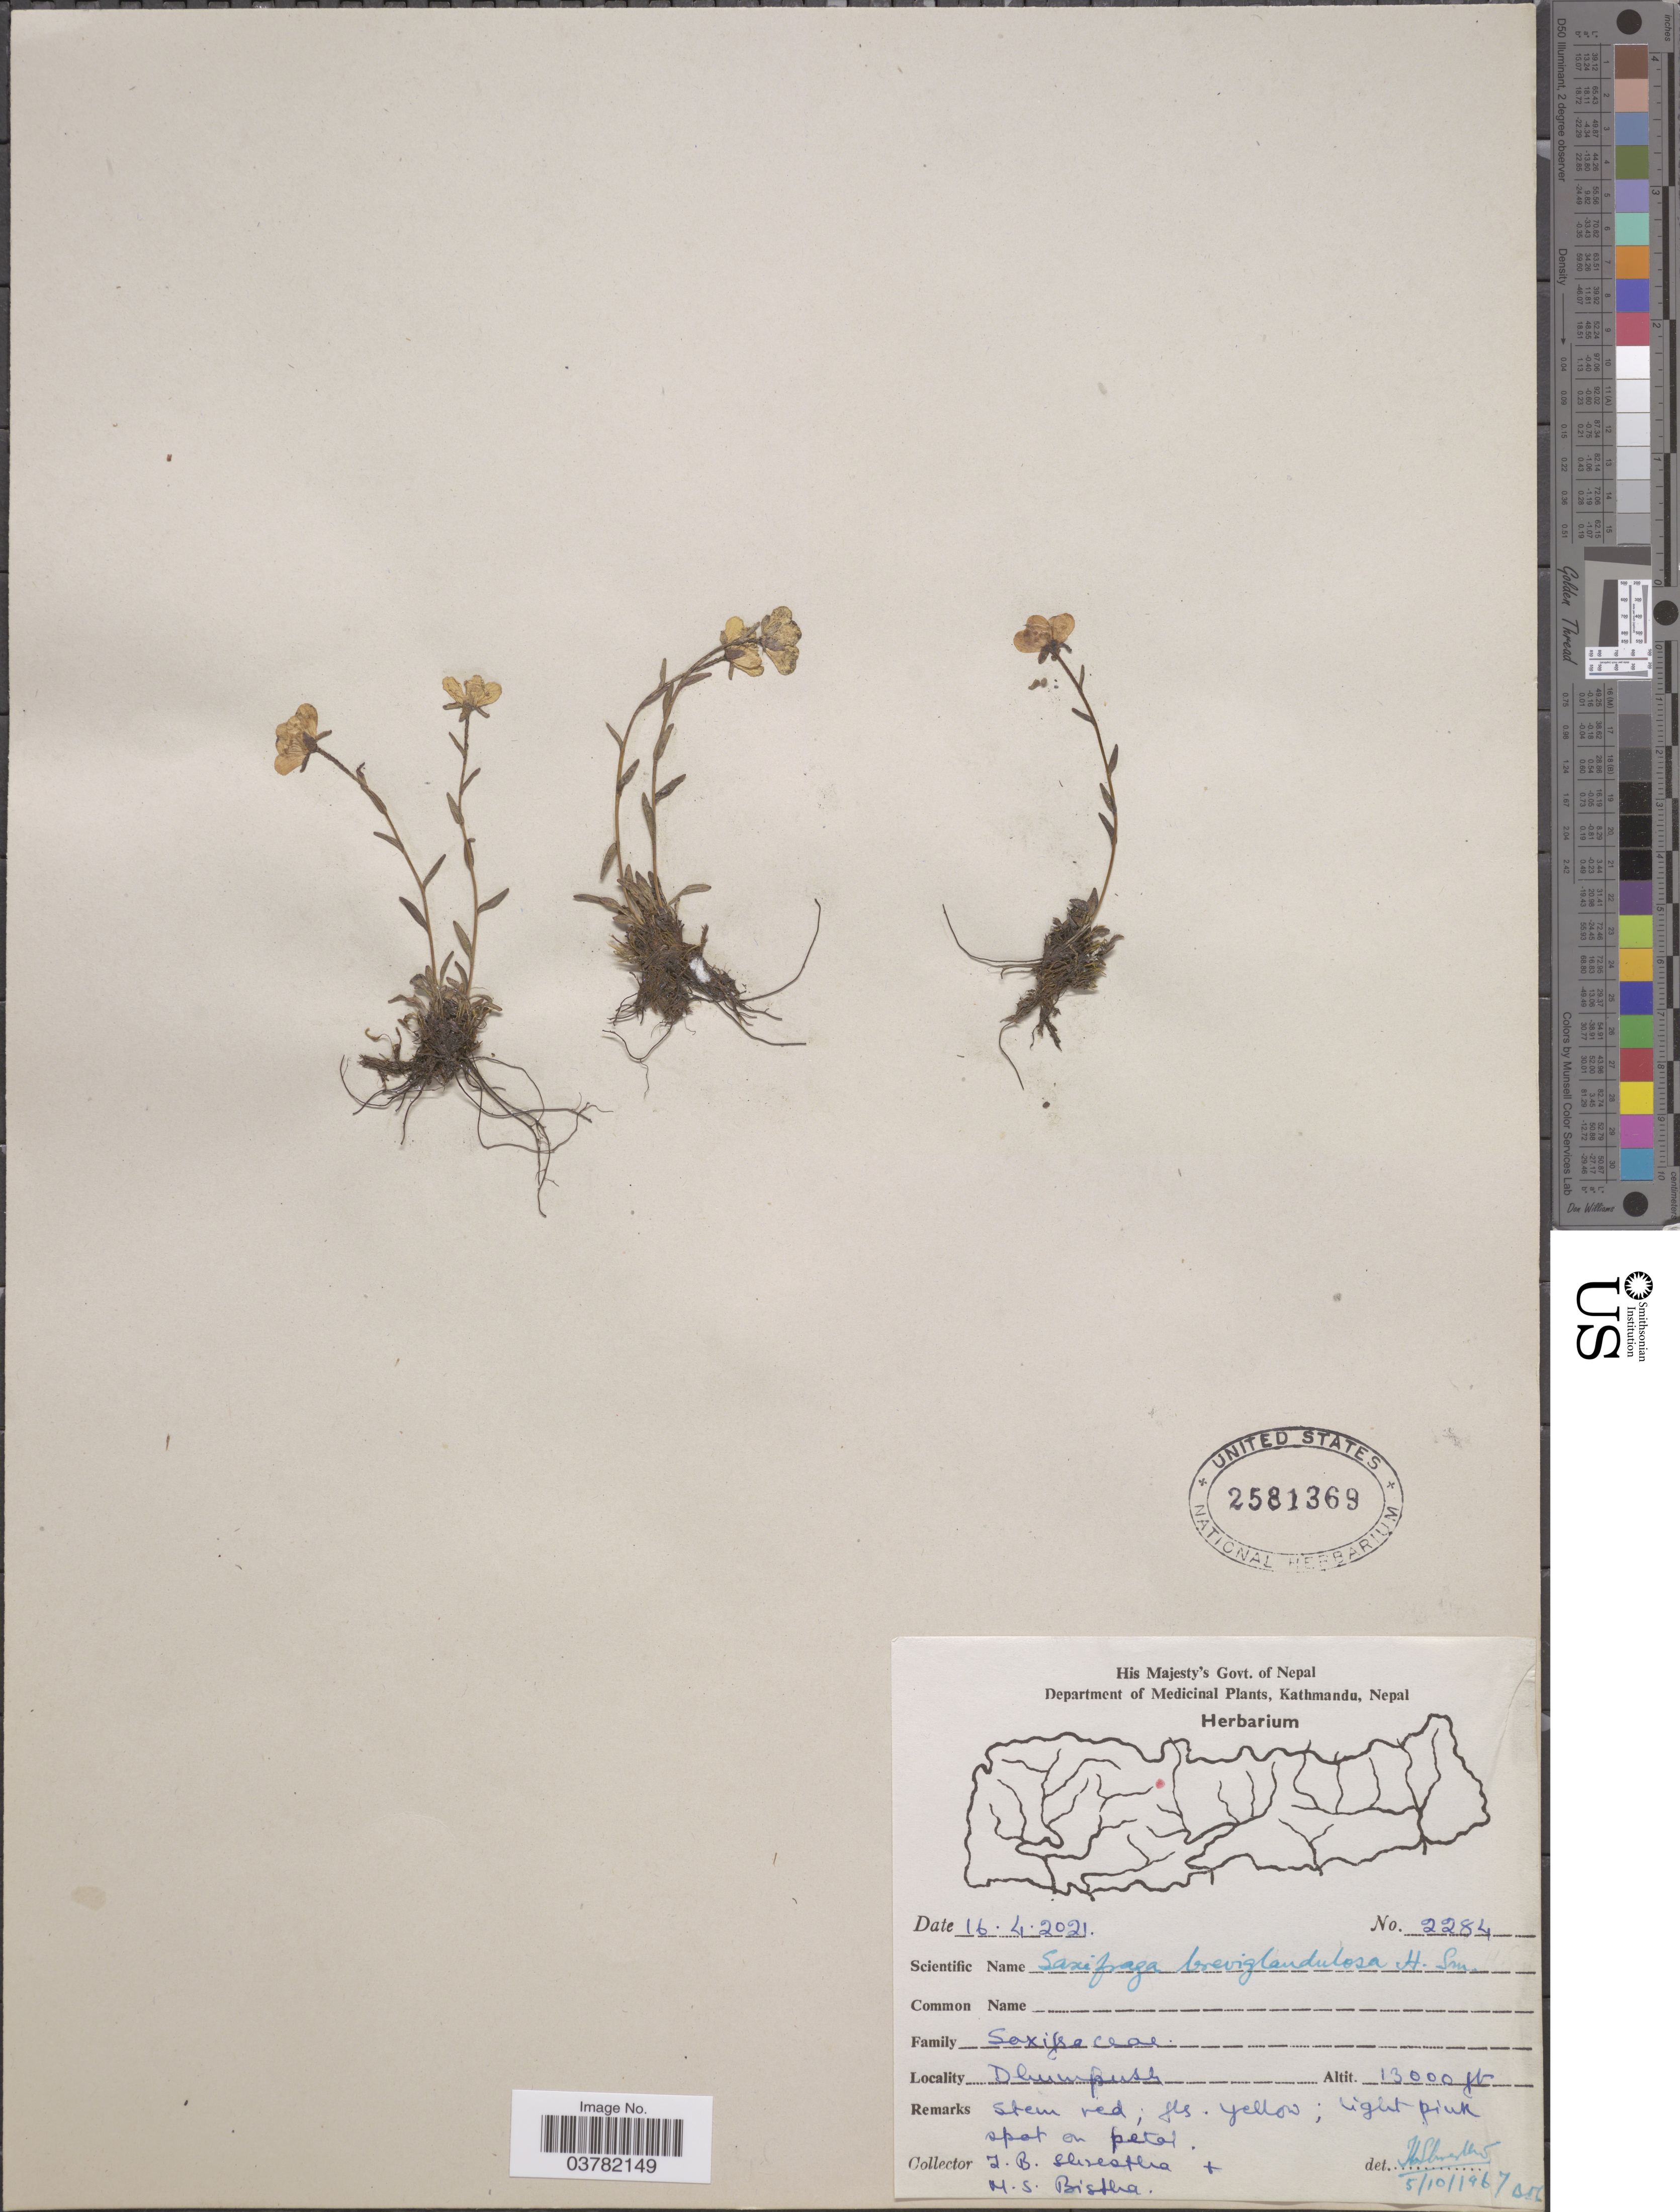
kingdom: Plantae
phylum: Tracheophyta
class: Magnoliopsida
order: Saxifragales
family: Saxifragaceae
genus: Saxifraga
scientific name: Saxifraga breviglandulosa Harry Sm., ined.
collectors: T. B. Shrestha & M. Bistha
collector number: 2284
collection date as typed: Transcribed d/m/y: 16/4/2021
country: Nepal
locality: Dhumpush.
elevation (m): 3962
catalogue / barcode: US 2581369